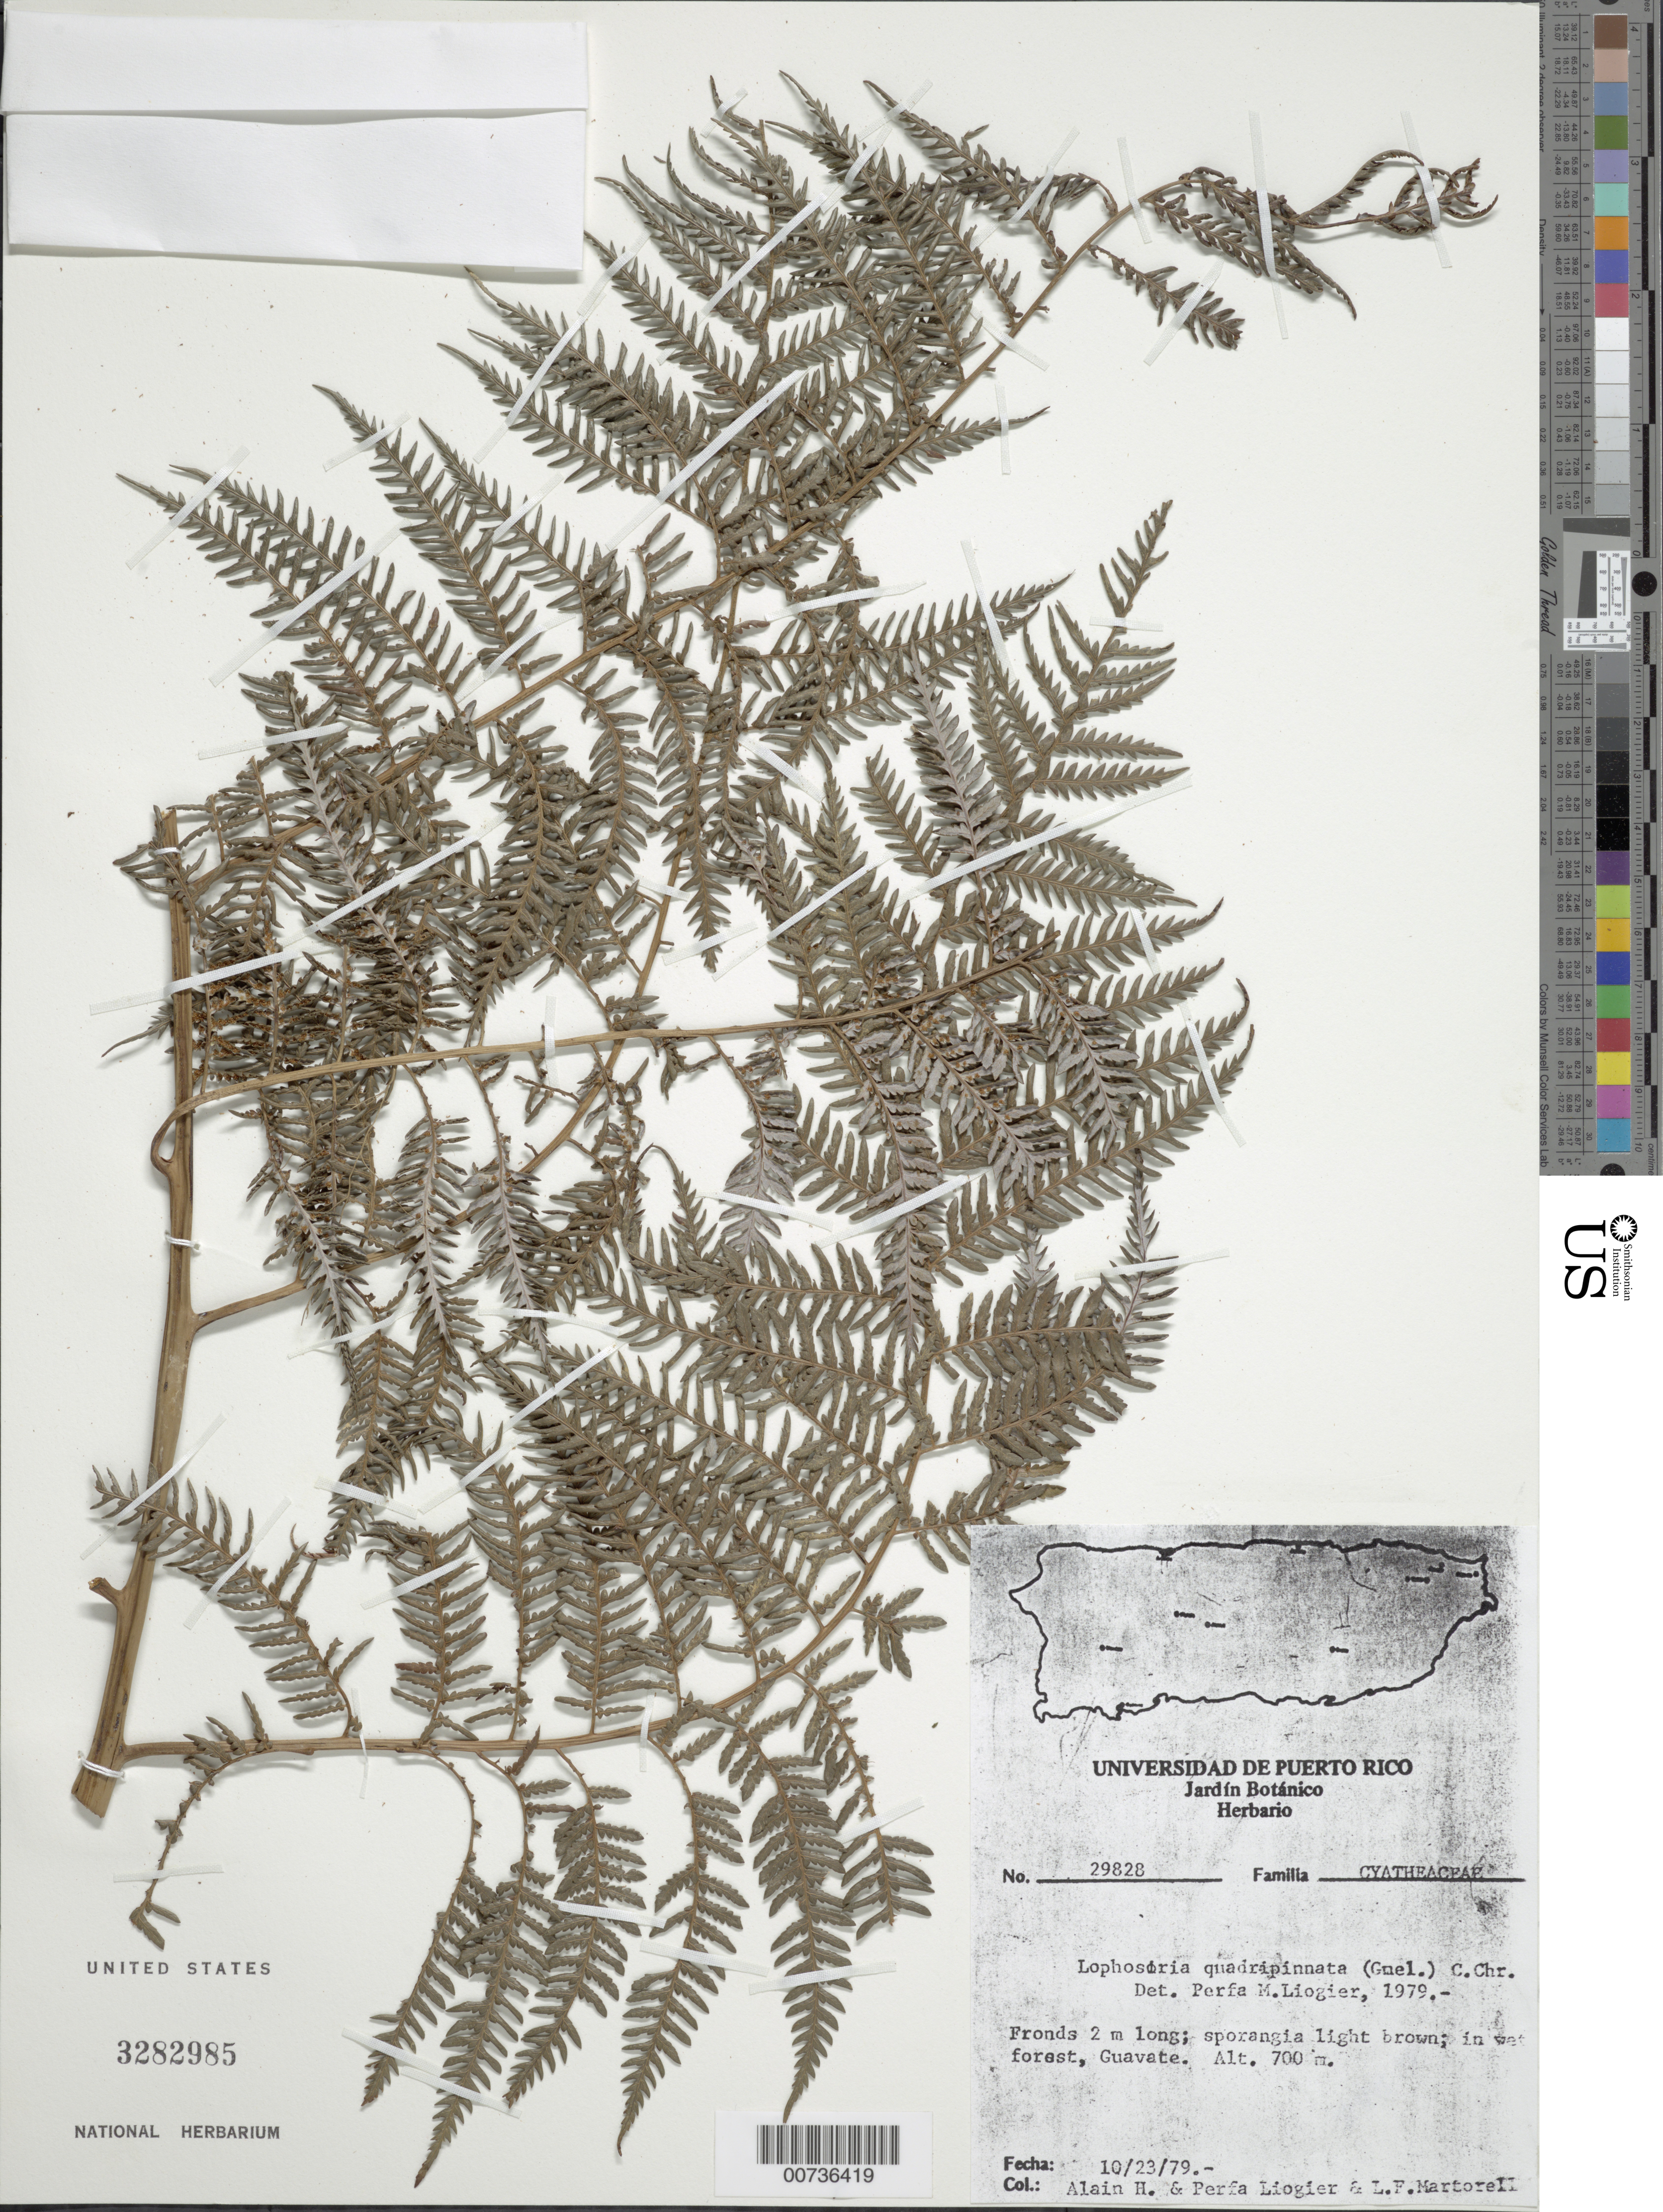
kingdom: Plantae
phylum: Tracheophyta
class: Polypodiopsida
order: Cyatheales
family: Dicksoniaceae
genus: Lophosoria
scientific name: Lophosoria quadripinnata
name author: (J.F. Gmel.) C. Chr.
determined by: Liogier, M. P. M.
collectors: A. H. Liogier, M. P. Liogier & L. Martorell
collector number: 29828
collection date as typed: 23 Oct 1979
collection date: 1979-10-23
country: Puerto Rico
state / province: Cayey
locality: Guavate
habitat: In wet forest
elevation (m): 700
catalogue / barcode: US 3282985